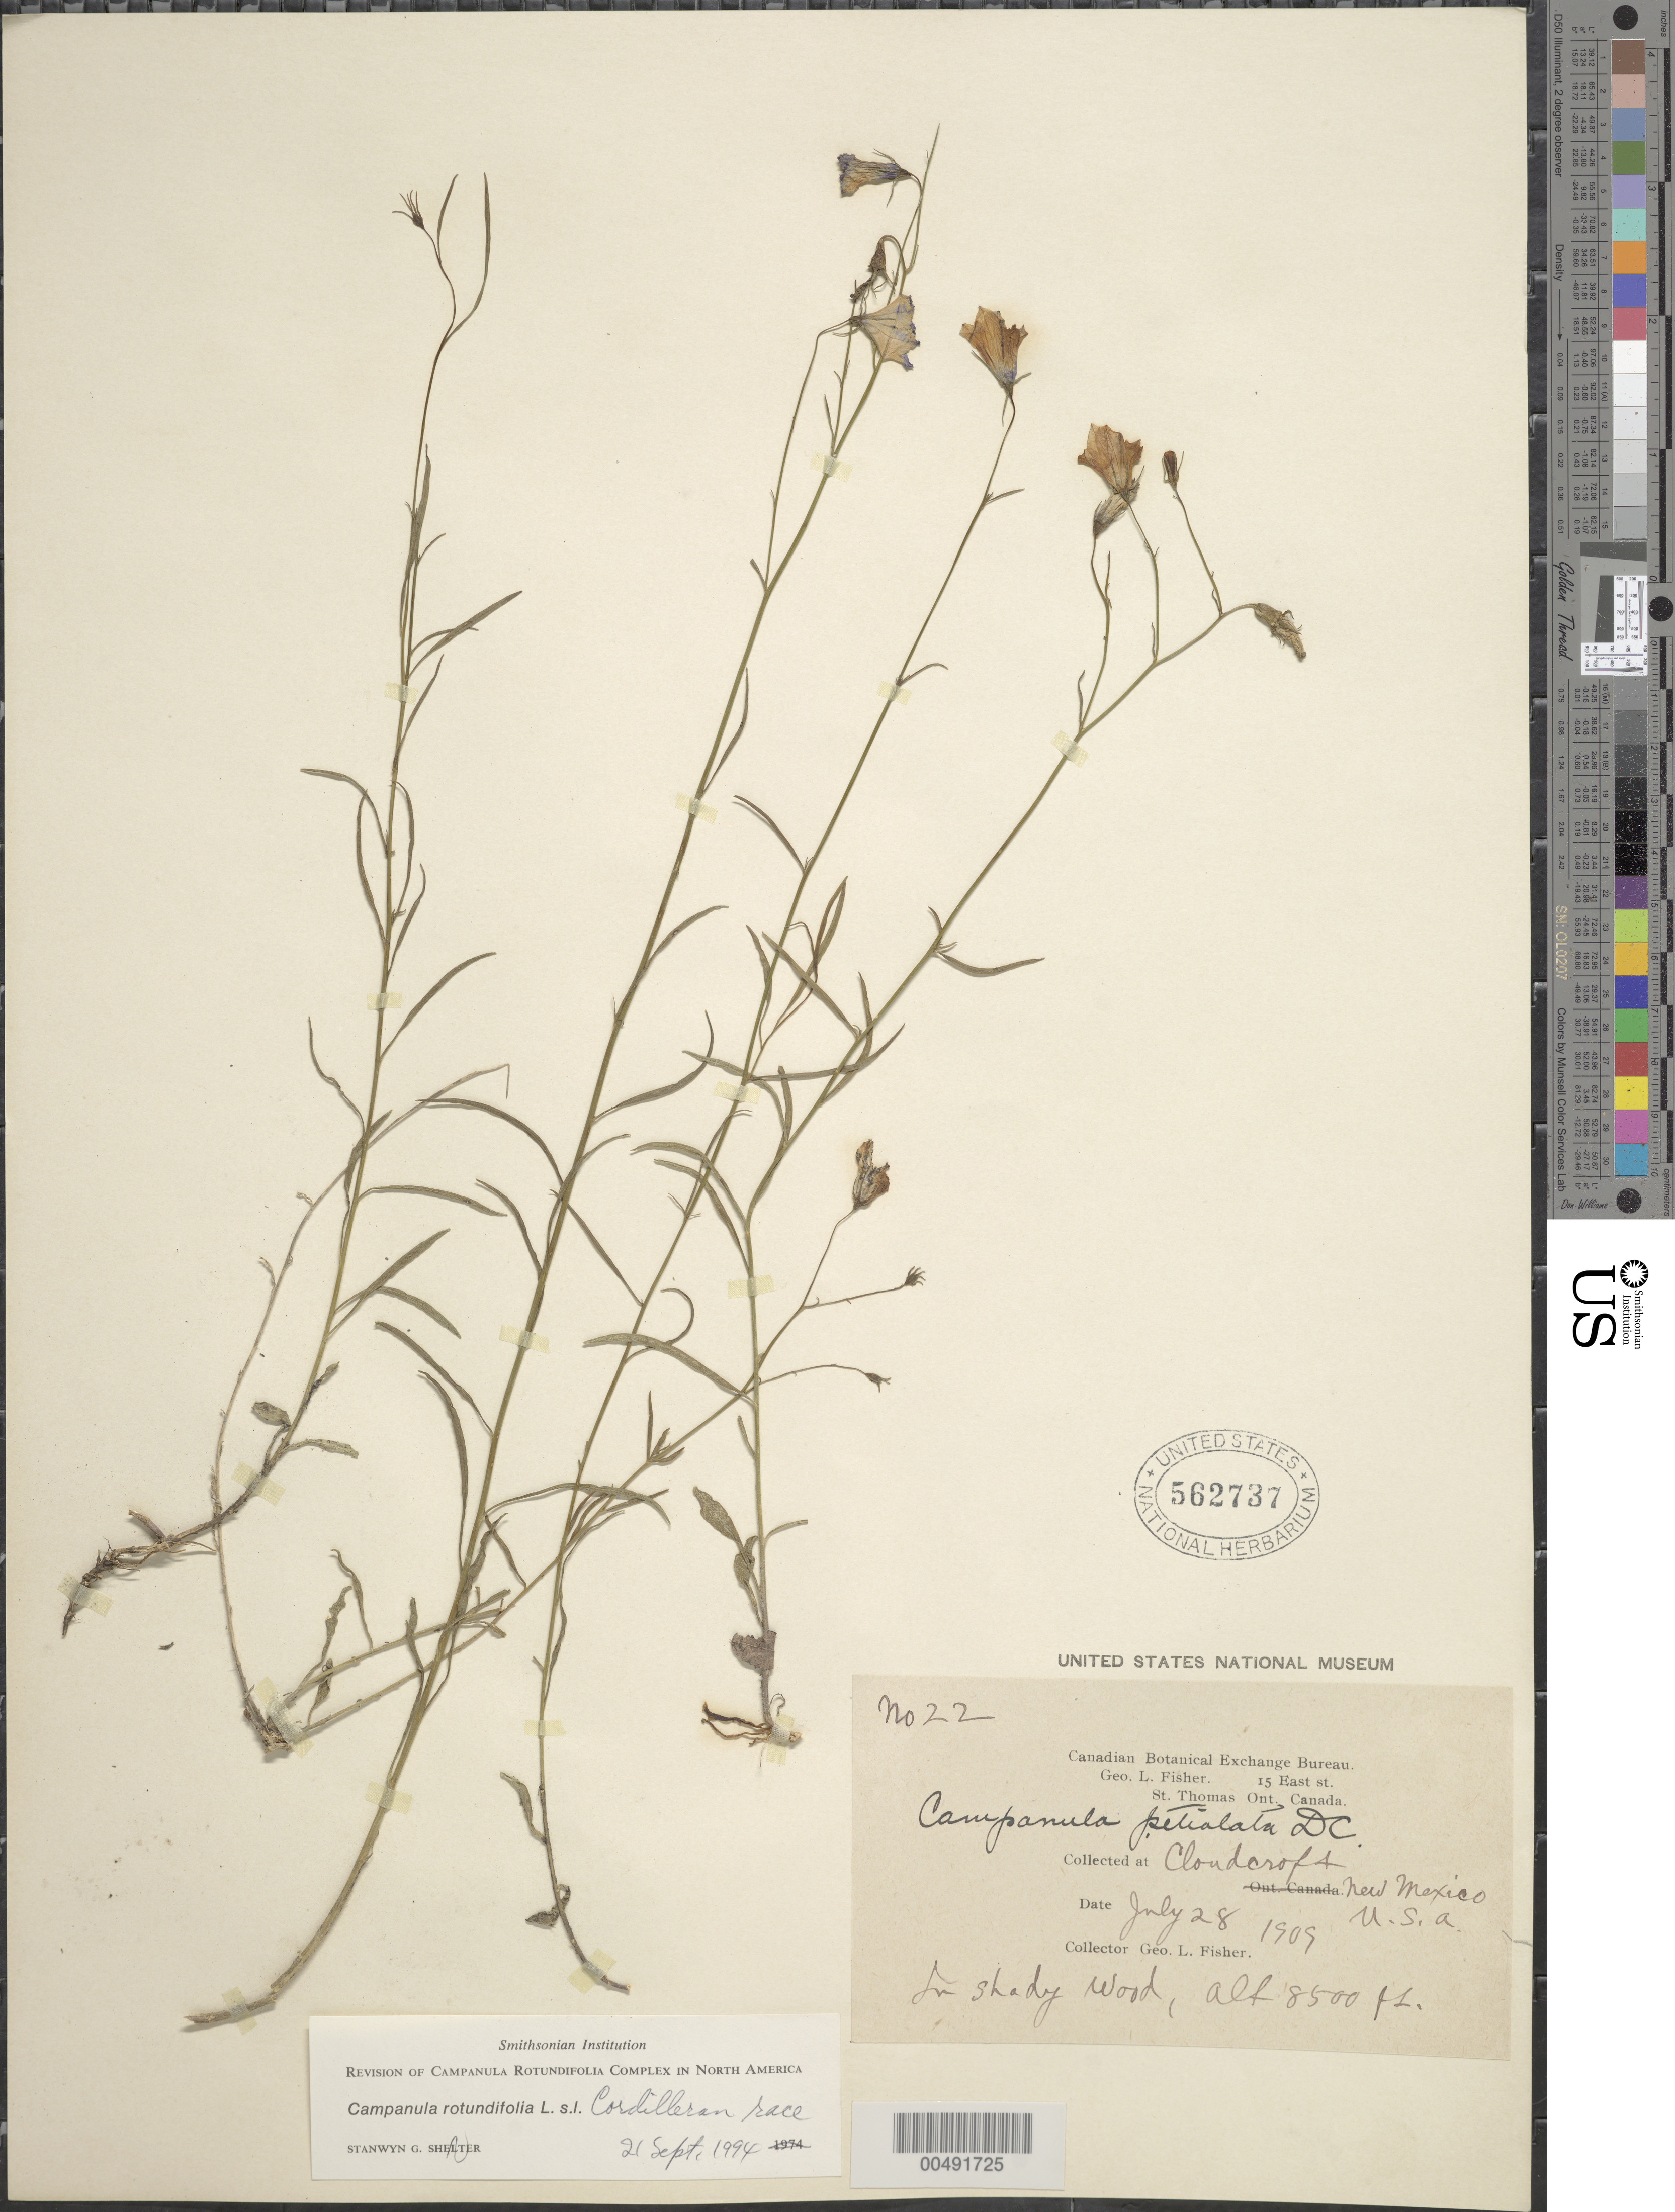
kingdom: Plantae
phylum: Tracheophyta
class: Magnoliopsida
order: Asterales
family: Campanulaceae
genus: Campanula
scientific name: Campanula rotundifolia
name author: L.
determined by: Shetler, Stanwyn G., (US), NMNH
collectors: G. L. Fisher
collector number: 22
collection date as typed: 28 Jul 1909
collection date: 1909-07-28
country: United States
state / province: New Mexico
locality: Cloudcroft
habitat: in shady wood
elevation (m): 2591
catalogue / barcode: US 562737